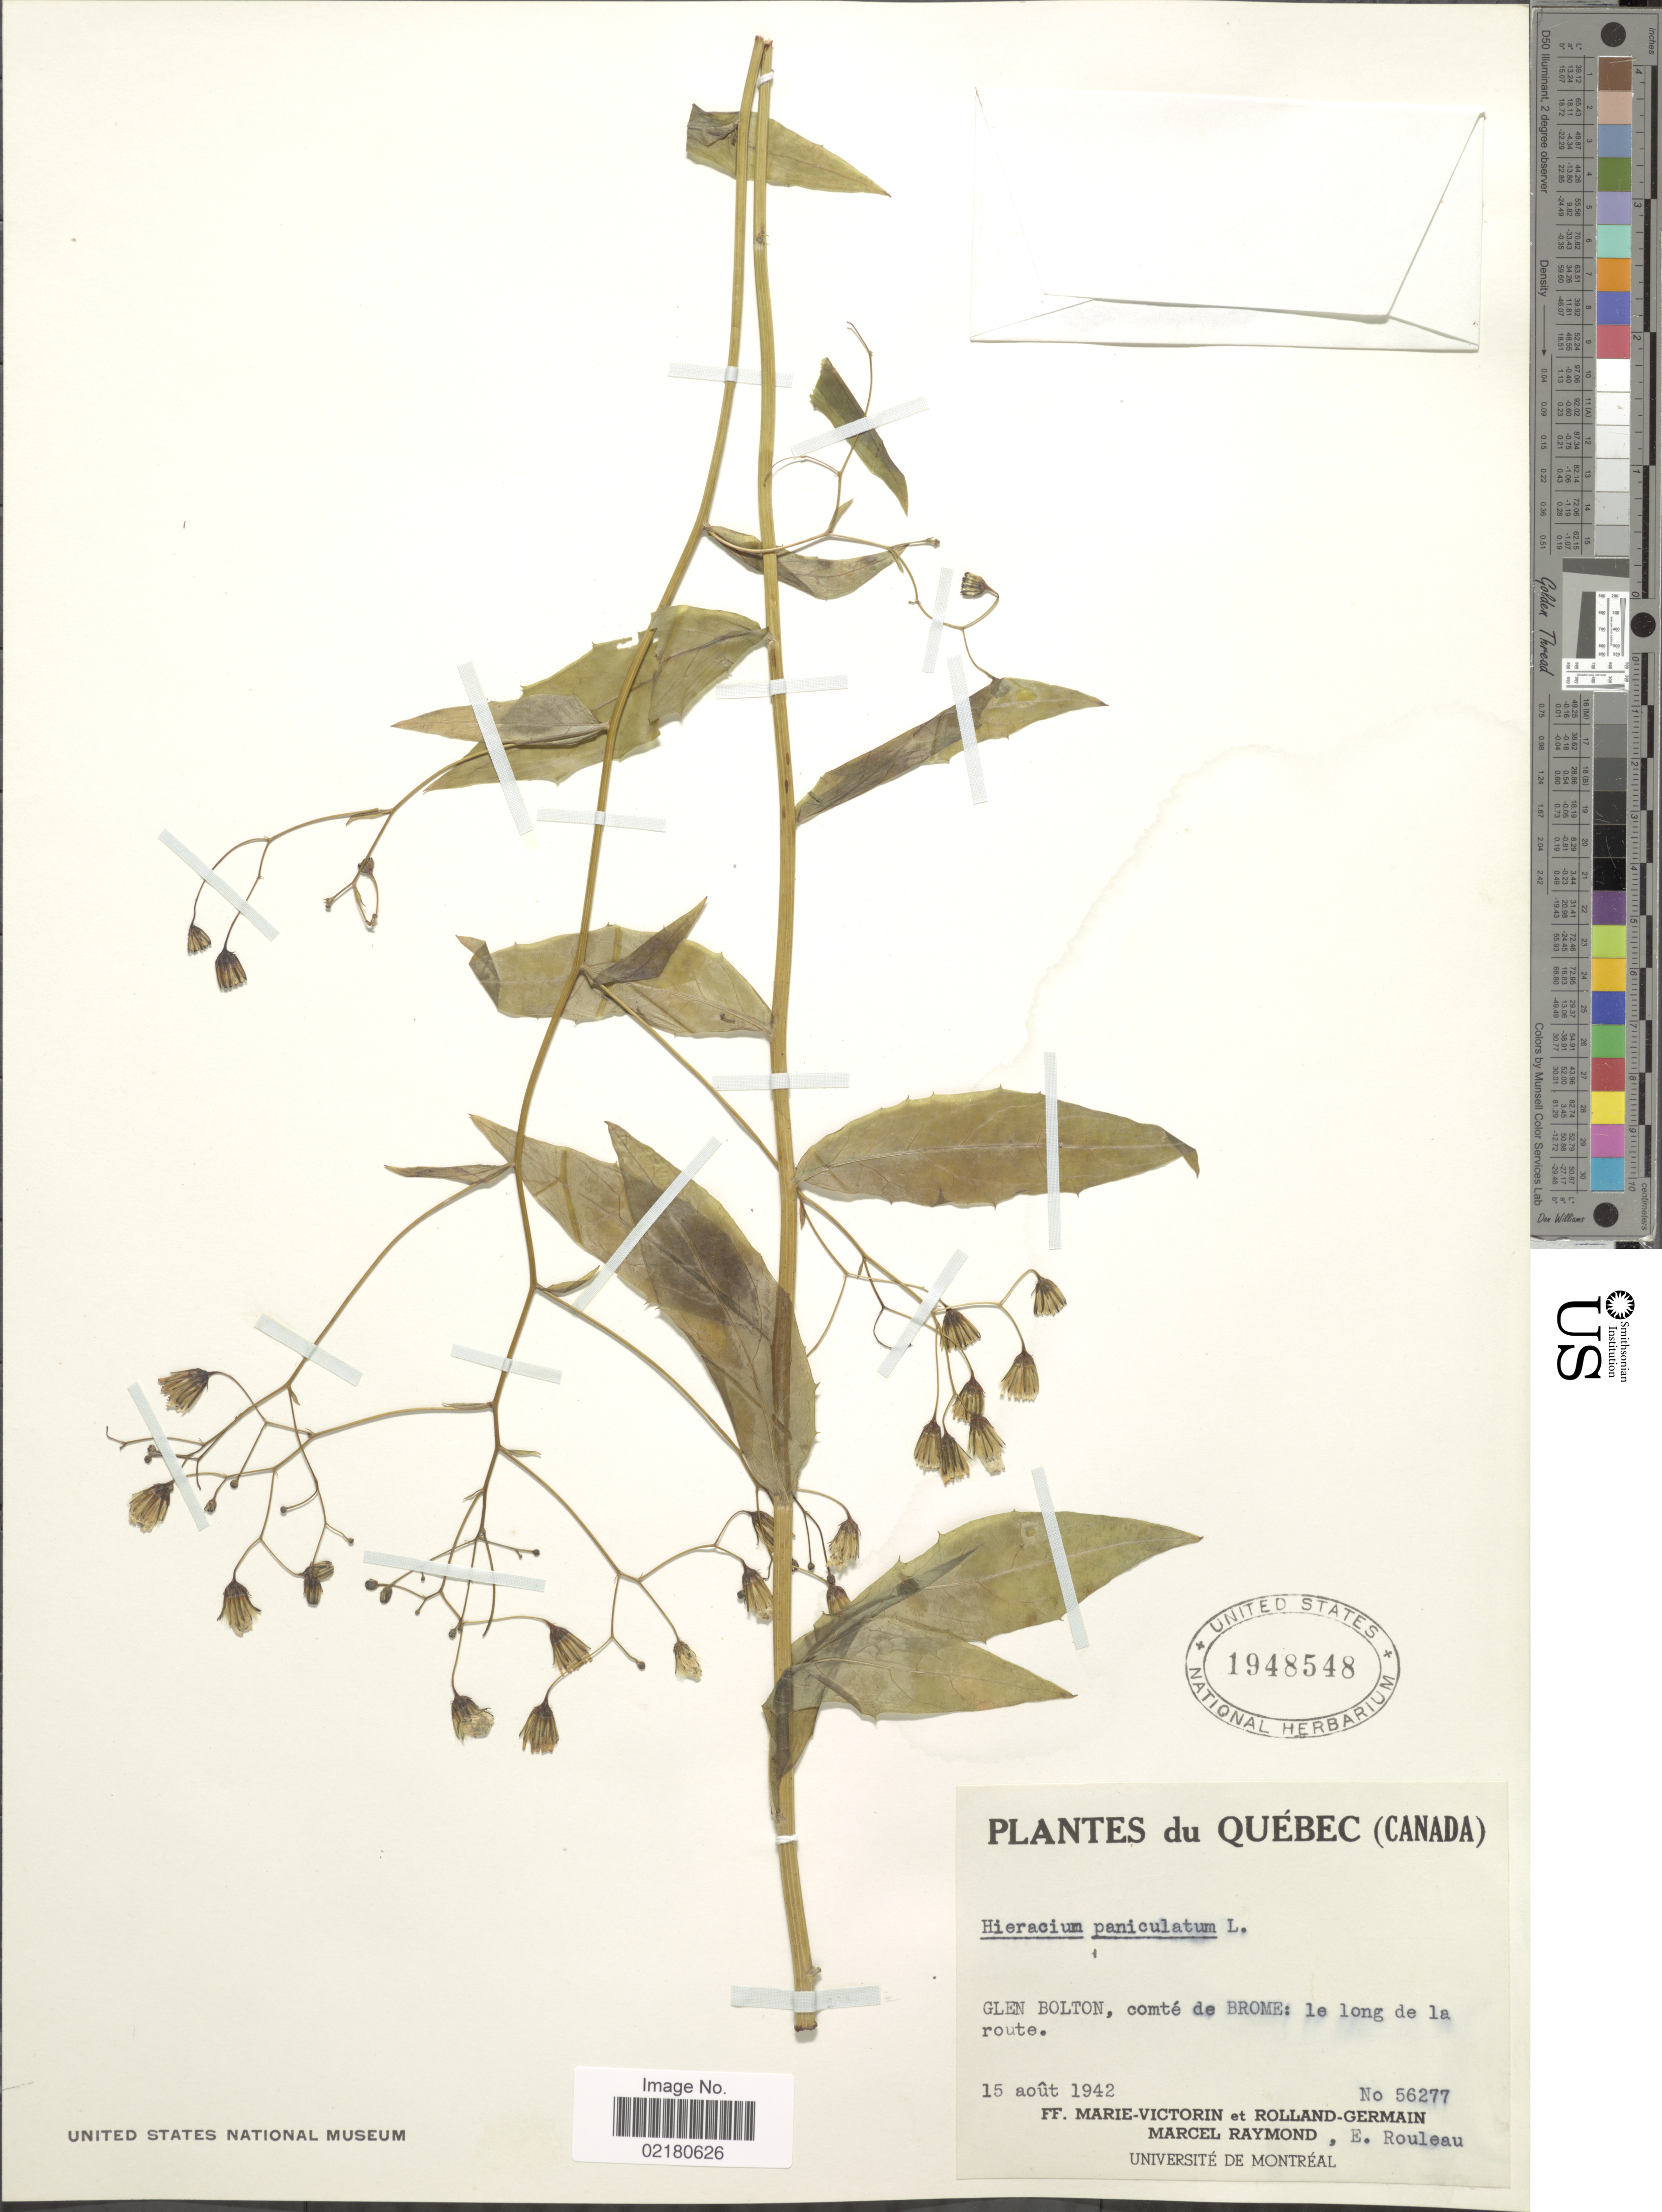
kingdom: Plantae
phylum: Tracheophyta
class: Magnoliopsida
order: Asterales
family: Asteraceae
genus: Hieracium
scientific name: Hieracium paniculatum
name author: L.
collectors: F. Marie-Victorin, Rolland-Germain & M. Raymond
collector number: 56277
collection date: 1942-08-15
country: Canada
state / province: Quebec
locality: Glen Bolton, comte de Brome: le long de la route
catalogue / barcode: US 1948548